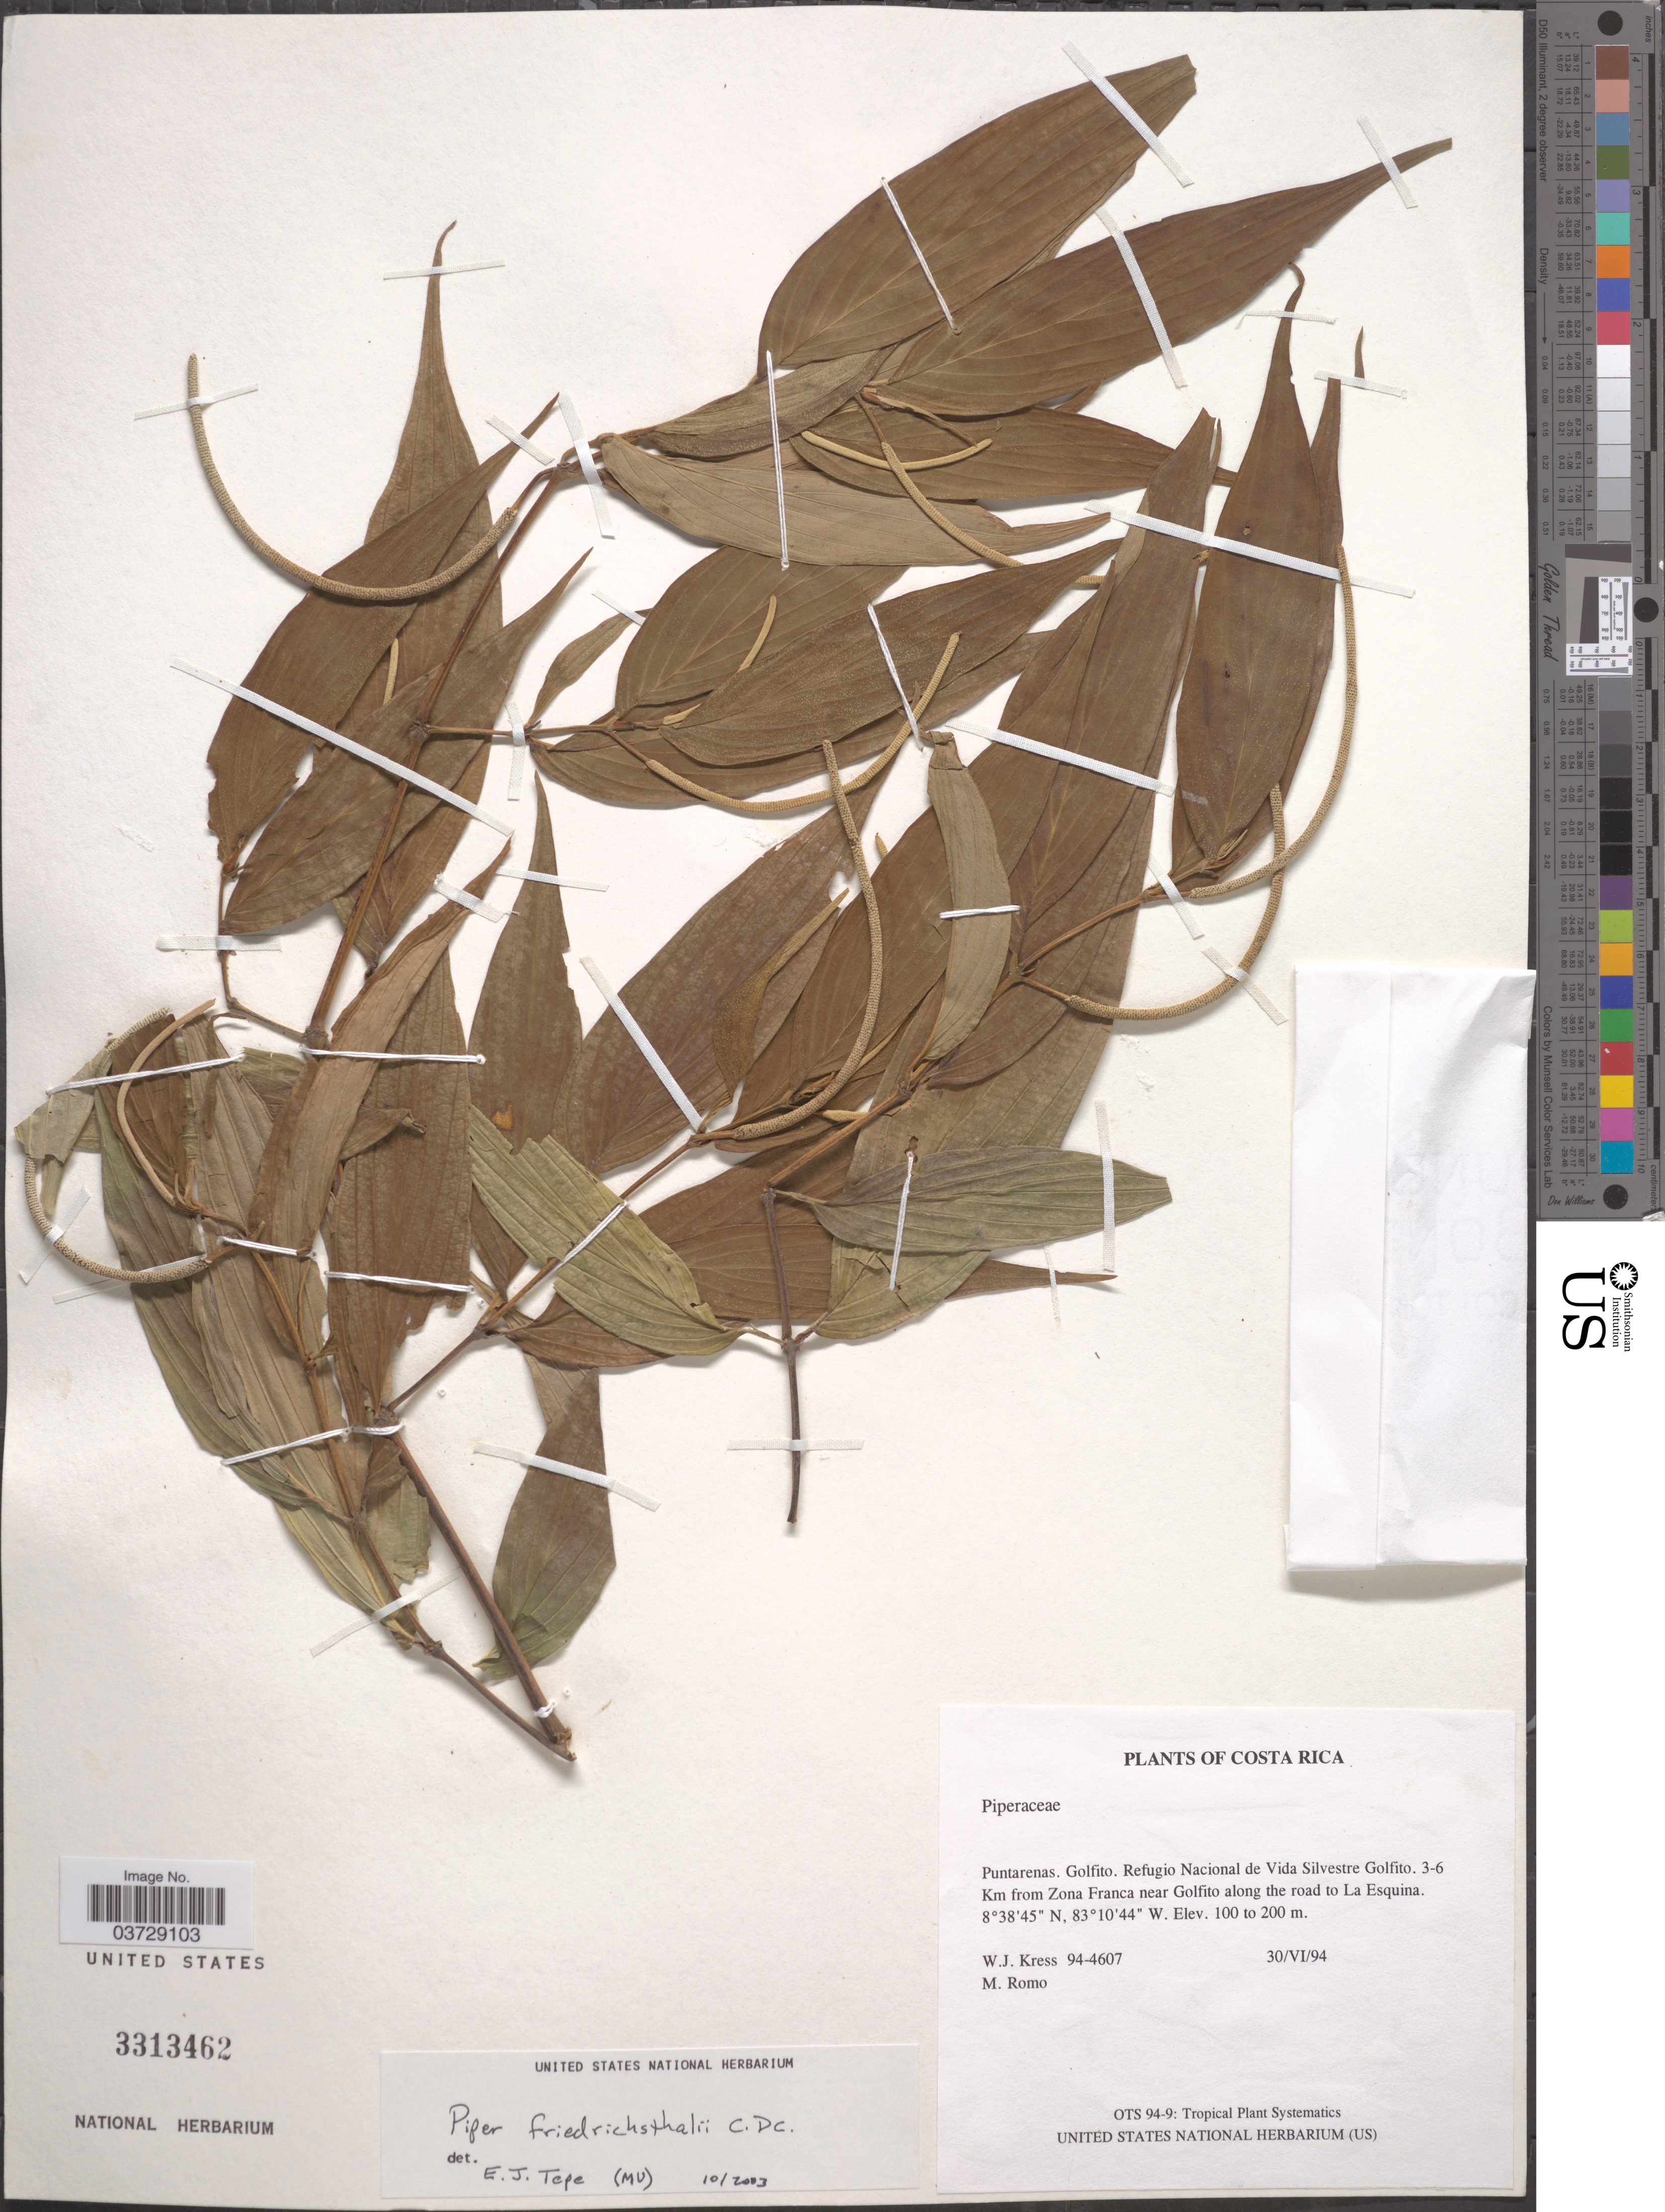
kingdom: Plantae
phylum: Tracheophyta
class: Magnoliopsida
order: Piperales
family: Piperaceae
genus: Piper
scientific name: Piper friedrichsthalii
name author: C. DC.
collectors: W. J. Kress & M. Romo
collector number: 94-4607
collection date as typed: Transcribed d/m/y: 30/6/94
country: Costa Rica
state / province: Puntarenas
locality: Golfito. Refugio Nacional de Vida Silvestre Golfito. 3-6 Km from Zona Franca near Golfito along the road to La Esquina.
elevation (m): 100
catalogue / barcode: US 3313462